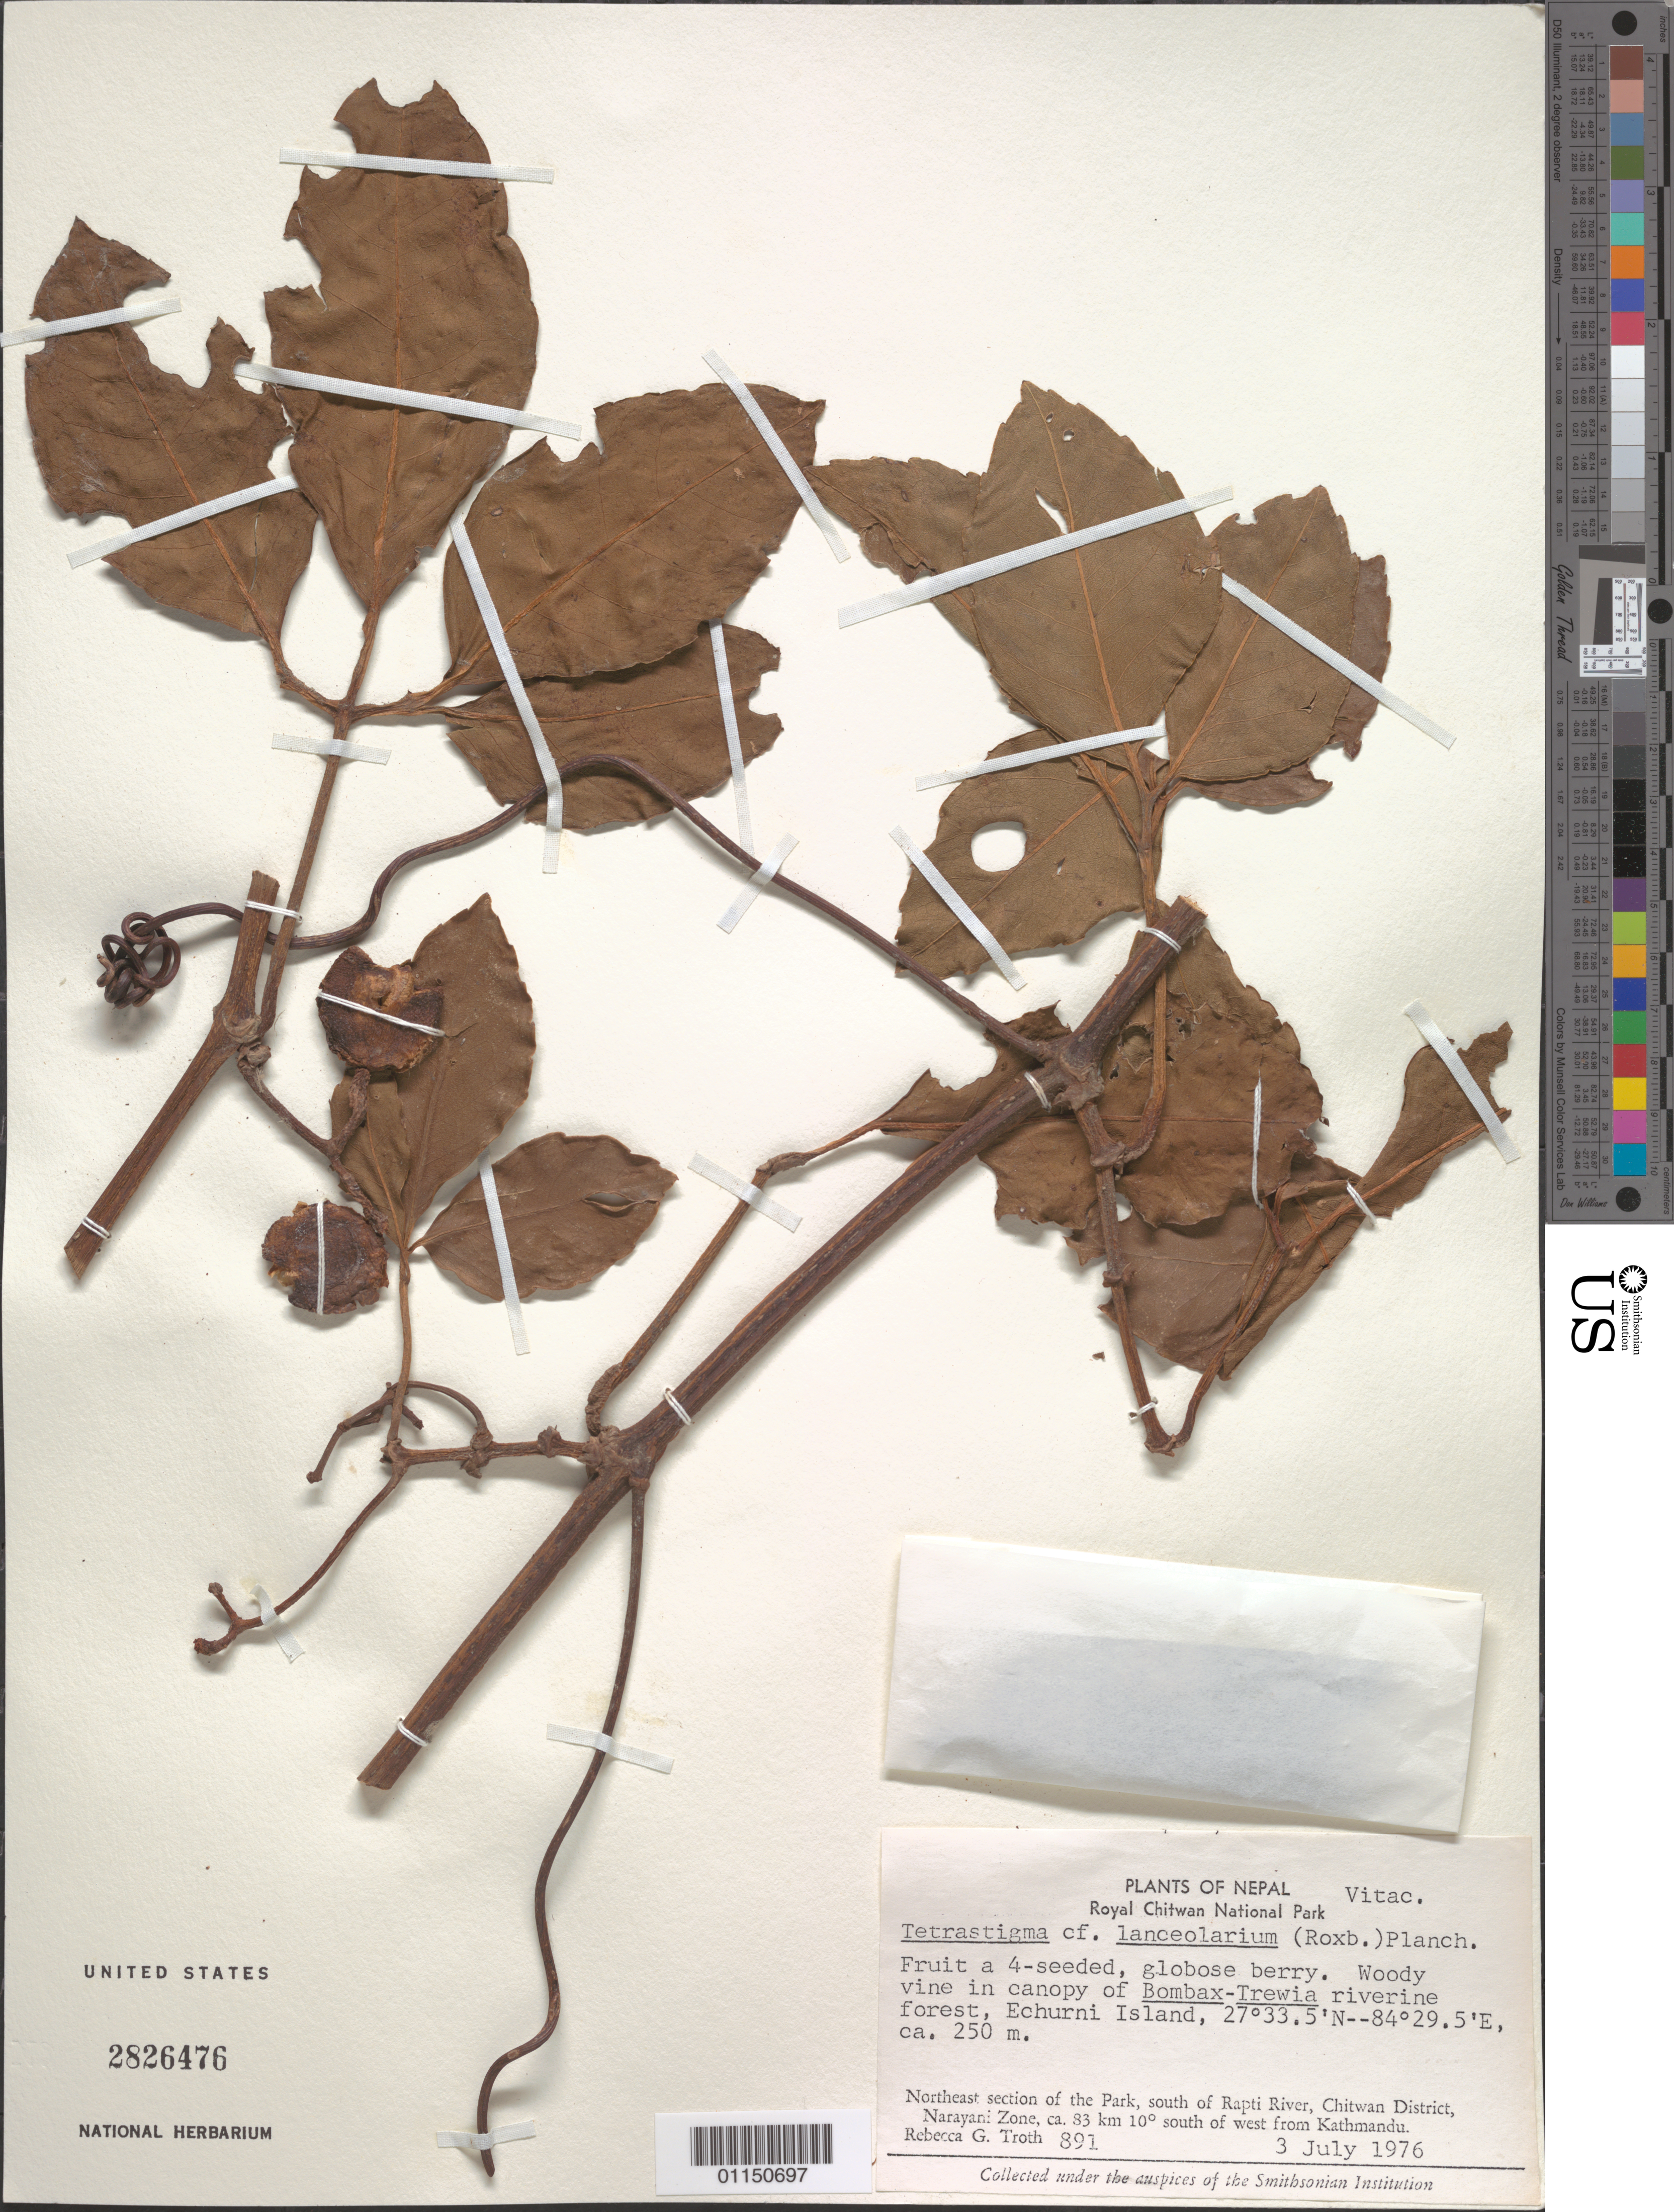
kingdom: Plantae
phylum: Tracheophyta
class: Magnoliopsida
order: Vitales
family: Vitaceae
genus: Tetrastigma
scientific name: Tetrastigma lanceolarium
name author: (Roxb.) Planch.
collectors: R. Troth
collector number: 891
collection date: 1976-07-03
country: Nepal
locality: Royal Chitwan National Park. Echurni Island.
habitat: Woody vine in canopy of Bombax-Trewia riverine forest.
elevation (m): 250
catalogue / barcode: US 2826476